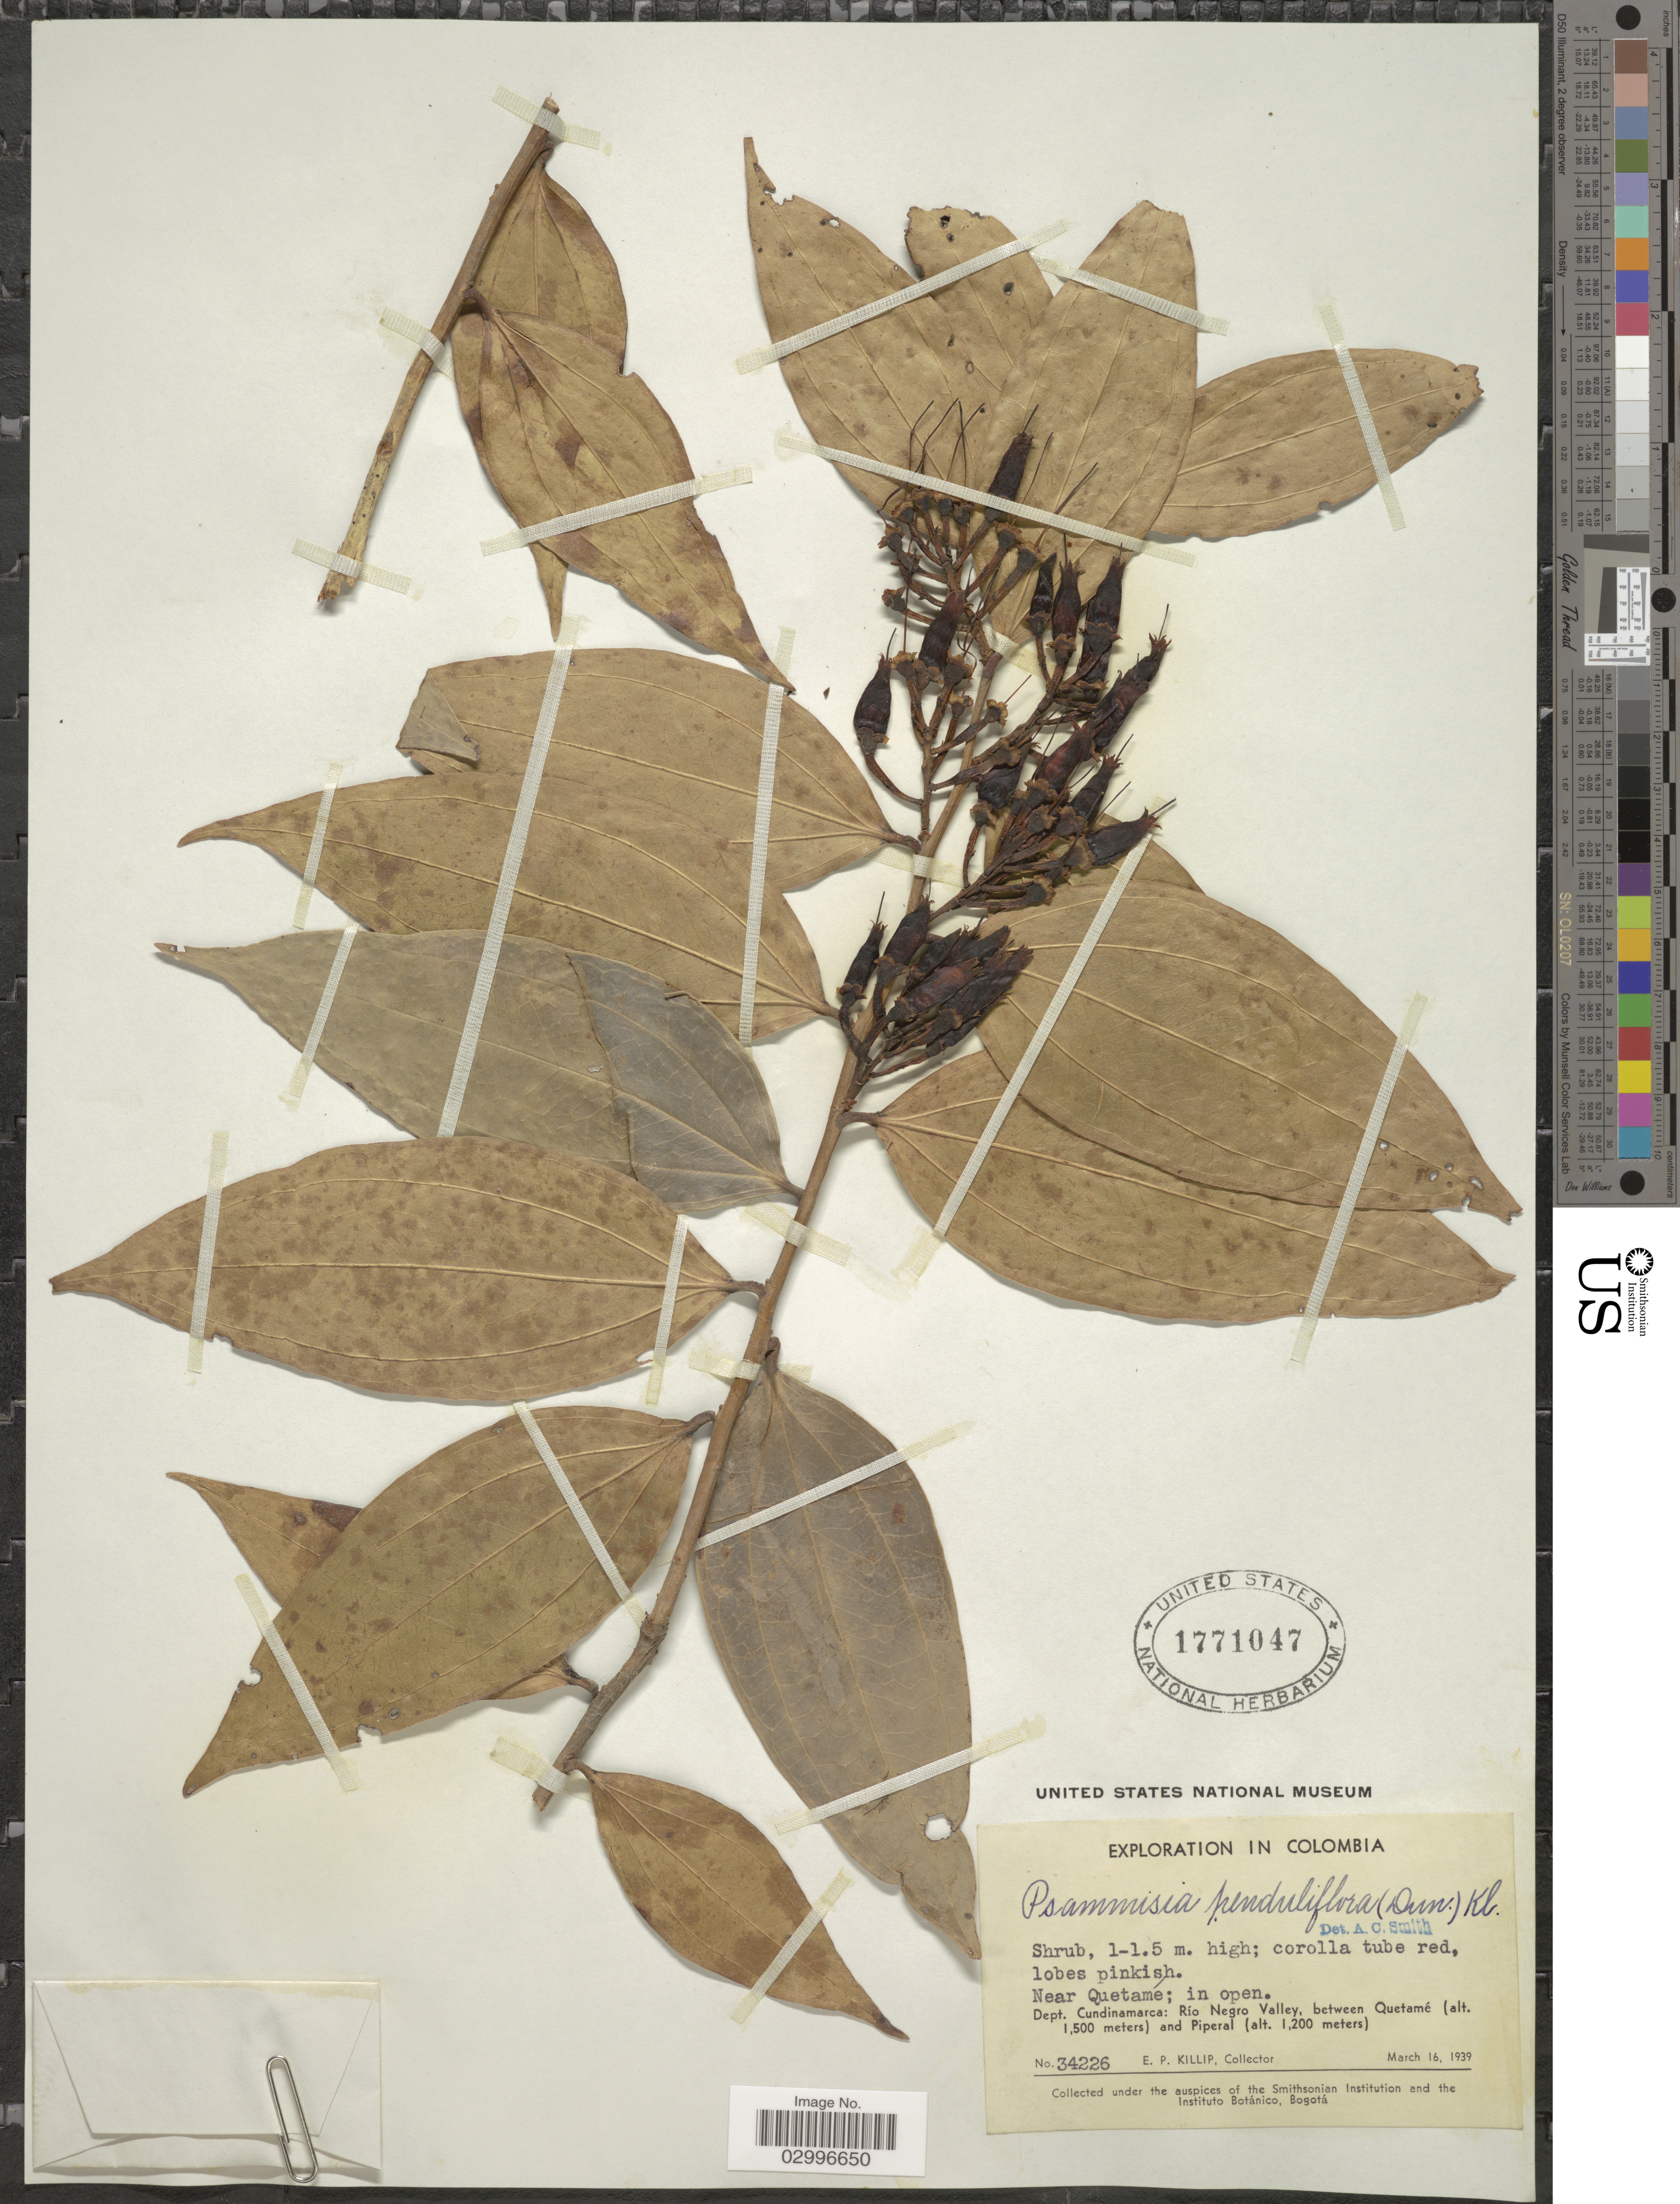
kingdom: Plantae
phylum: Tracheophyta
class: Magnoliopsida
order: Ericales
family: Ericaceae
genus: Psammisia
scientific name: Psammisia penduliflora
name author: (Dunal) Klotzsch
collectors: E. P. Killip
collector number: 34226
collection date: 1939-03-16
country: Colombia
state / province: Cundinamarca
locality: Near Quetame; in open. Dept. Cundinamarca: Río Negro Valley, between Quetamé and Piperal.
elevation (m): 1200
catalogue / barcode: US 1771047